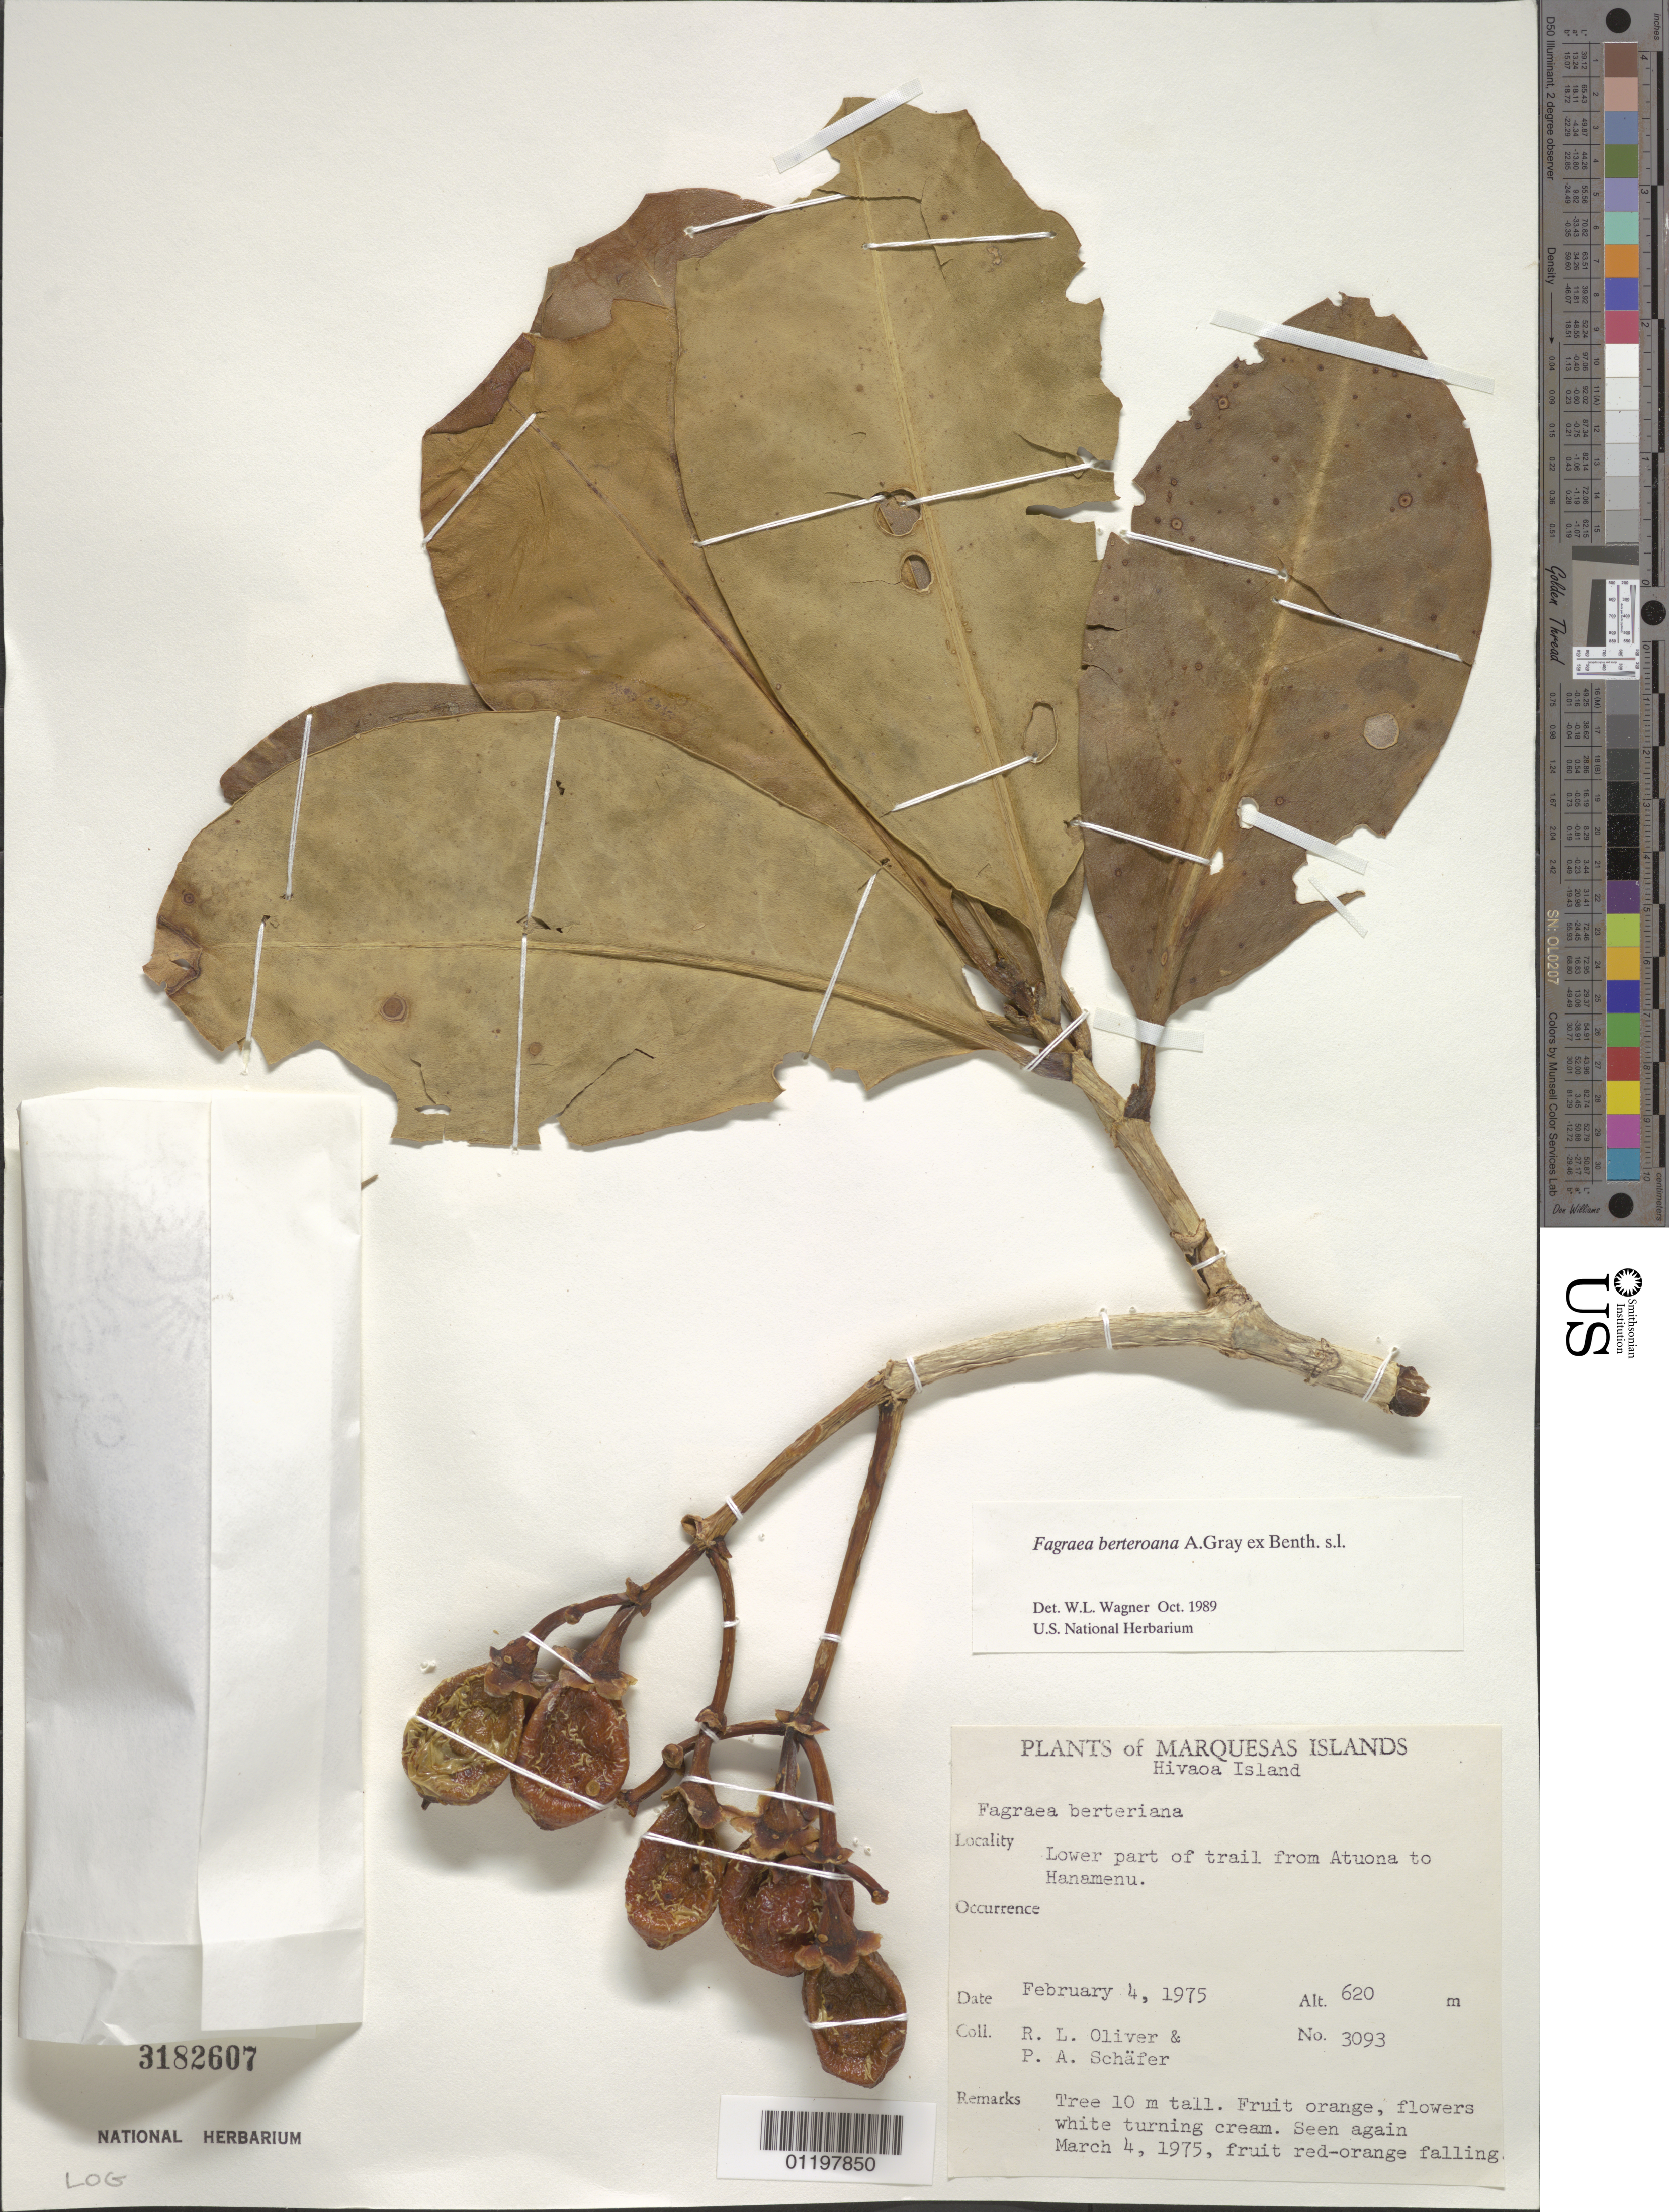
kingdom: Plantae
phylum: Tracheophyta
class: Magnoliopsida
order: Gentianales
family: Gentianaceae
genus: Fagraea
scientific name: Fagraea berteroana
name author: A. Gray ex Benth.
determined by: Wagner, W. L., (BOT), Smithsonian Institution - National Museum of Natural History (UNITED STATES)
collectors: R. L. Oliver & P. A. Schäfer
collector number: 3093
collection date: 1975-02-04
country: French Polynesia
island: Hiva Oa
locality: lower part of trail from Atuona to Hanamenu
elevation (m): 620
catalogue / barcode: US 3182607